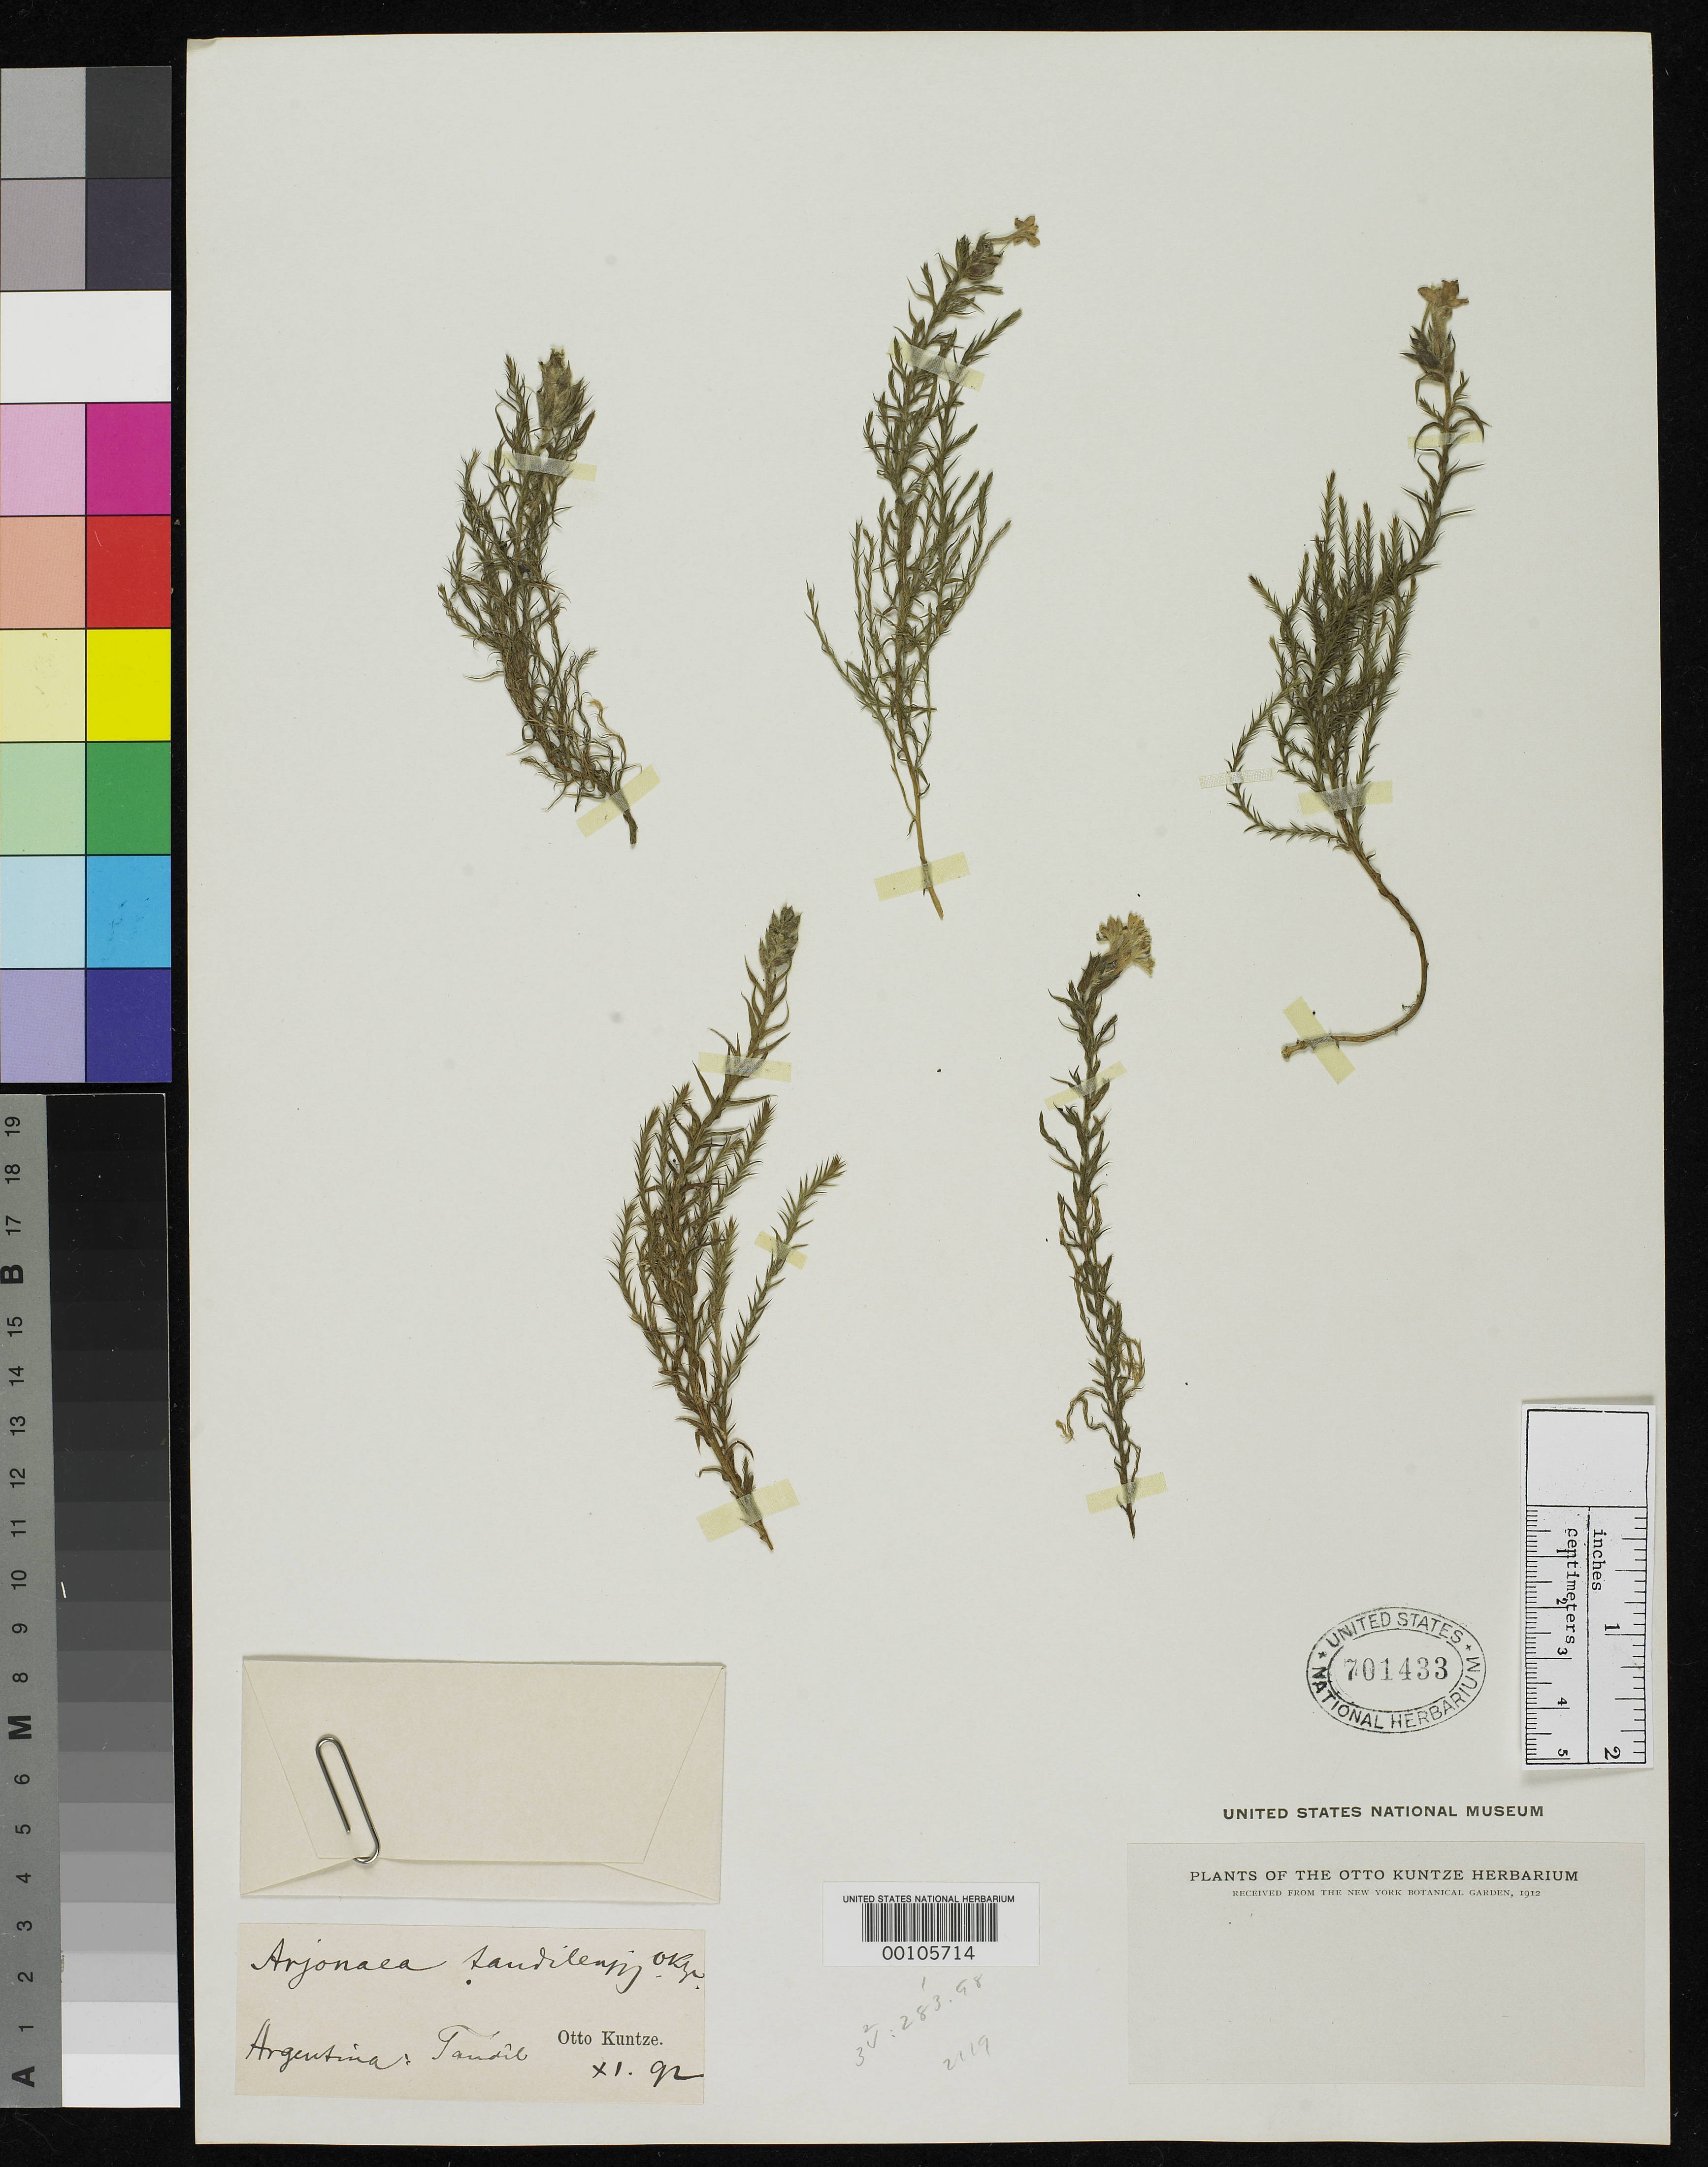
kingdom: Plantae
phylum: Tracheophyta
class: Magnoliopsida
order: Santalales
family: Schoepfiaceae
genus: Arjona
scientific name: Arjona tandilensis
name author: Kuntze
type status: Type Collection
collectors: C.E.O. Kuntze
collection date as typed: Nov 1892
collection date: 1892-11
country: Argentina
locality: Sierra de Tandil.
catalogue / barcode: US 701433